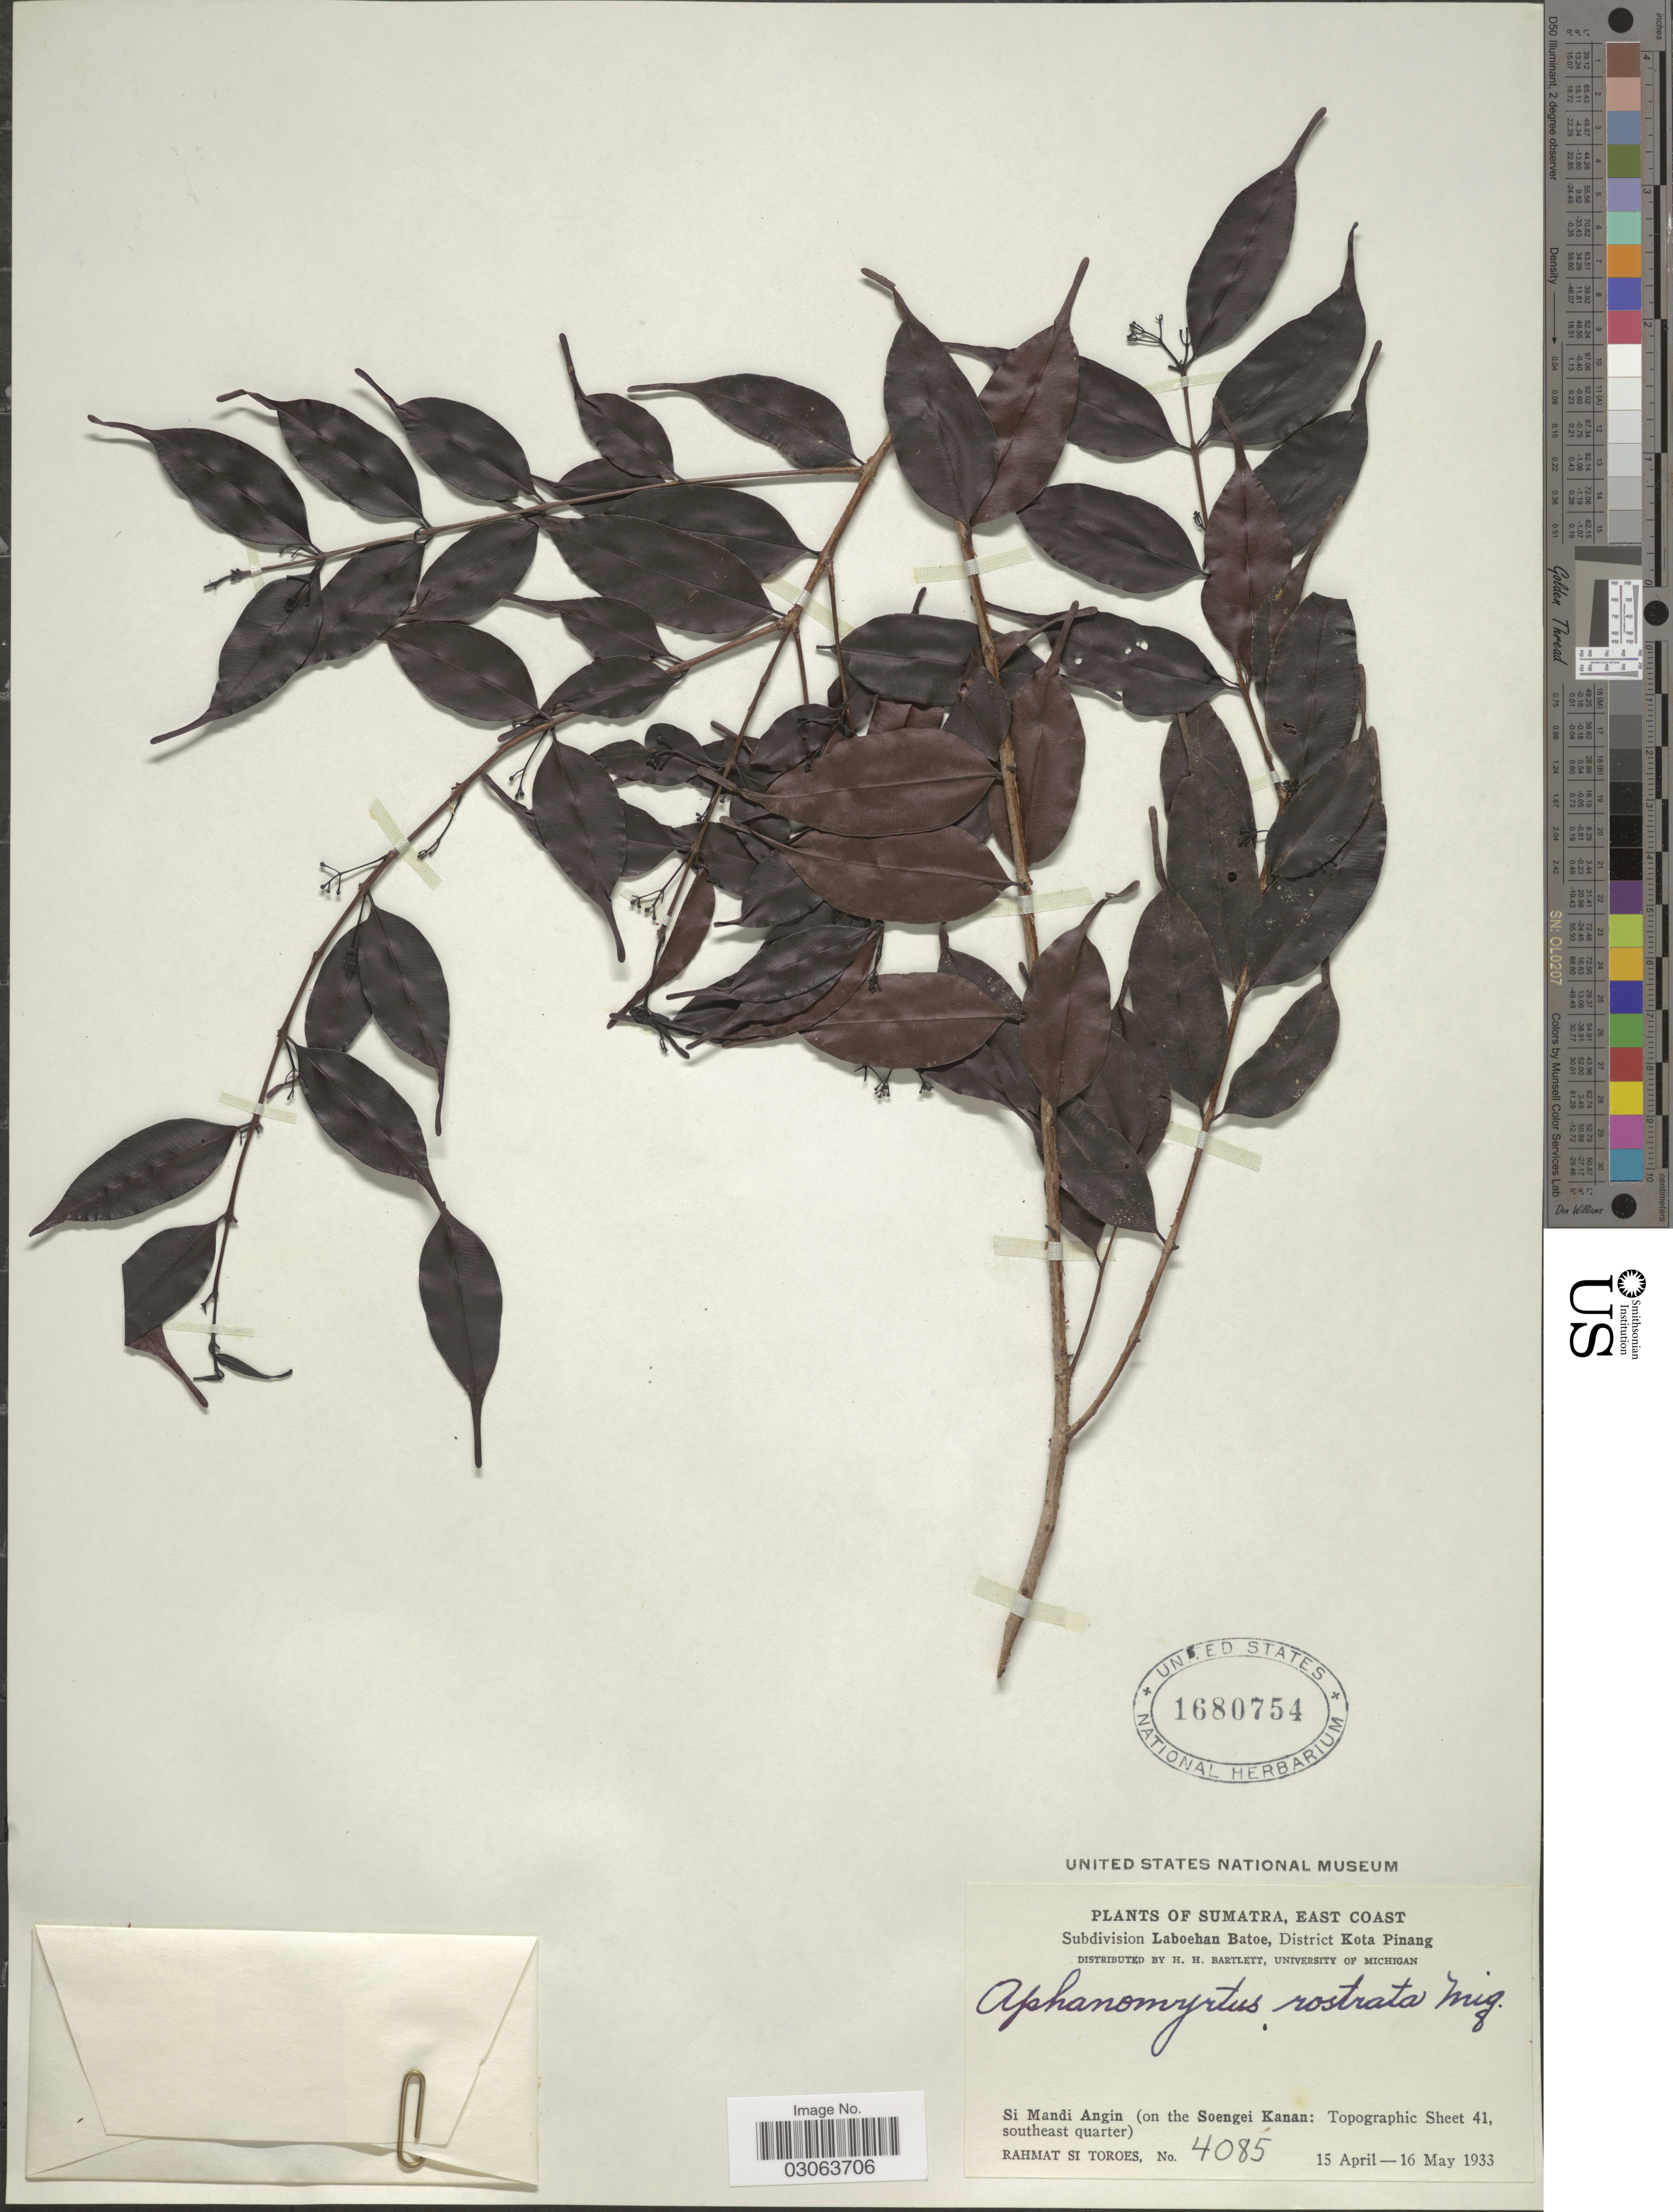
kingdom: Plantae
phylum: Tracheophyta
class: Magnoliopsida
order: Myrtales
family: Myrtaceae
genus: Syzygium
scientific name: Syzygium singaporense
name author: (King) Airy Shaw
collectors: Rahmat Si Boeea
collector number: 4085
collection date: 1933-04-15/1933-05-16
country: Indonesia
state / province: Sumatra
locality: East Coast, Subdivision Laboehan Batoe, District Kota Pinang, Si Mandi Angin (on the Soengei Kanan: Topographic Sheet 41, southeast quarter).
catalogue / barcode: US 1680754